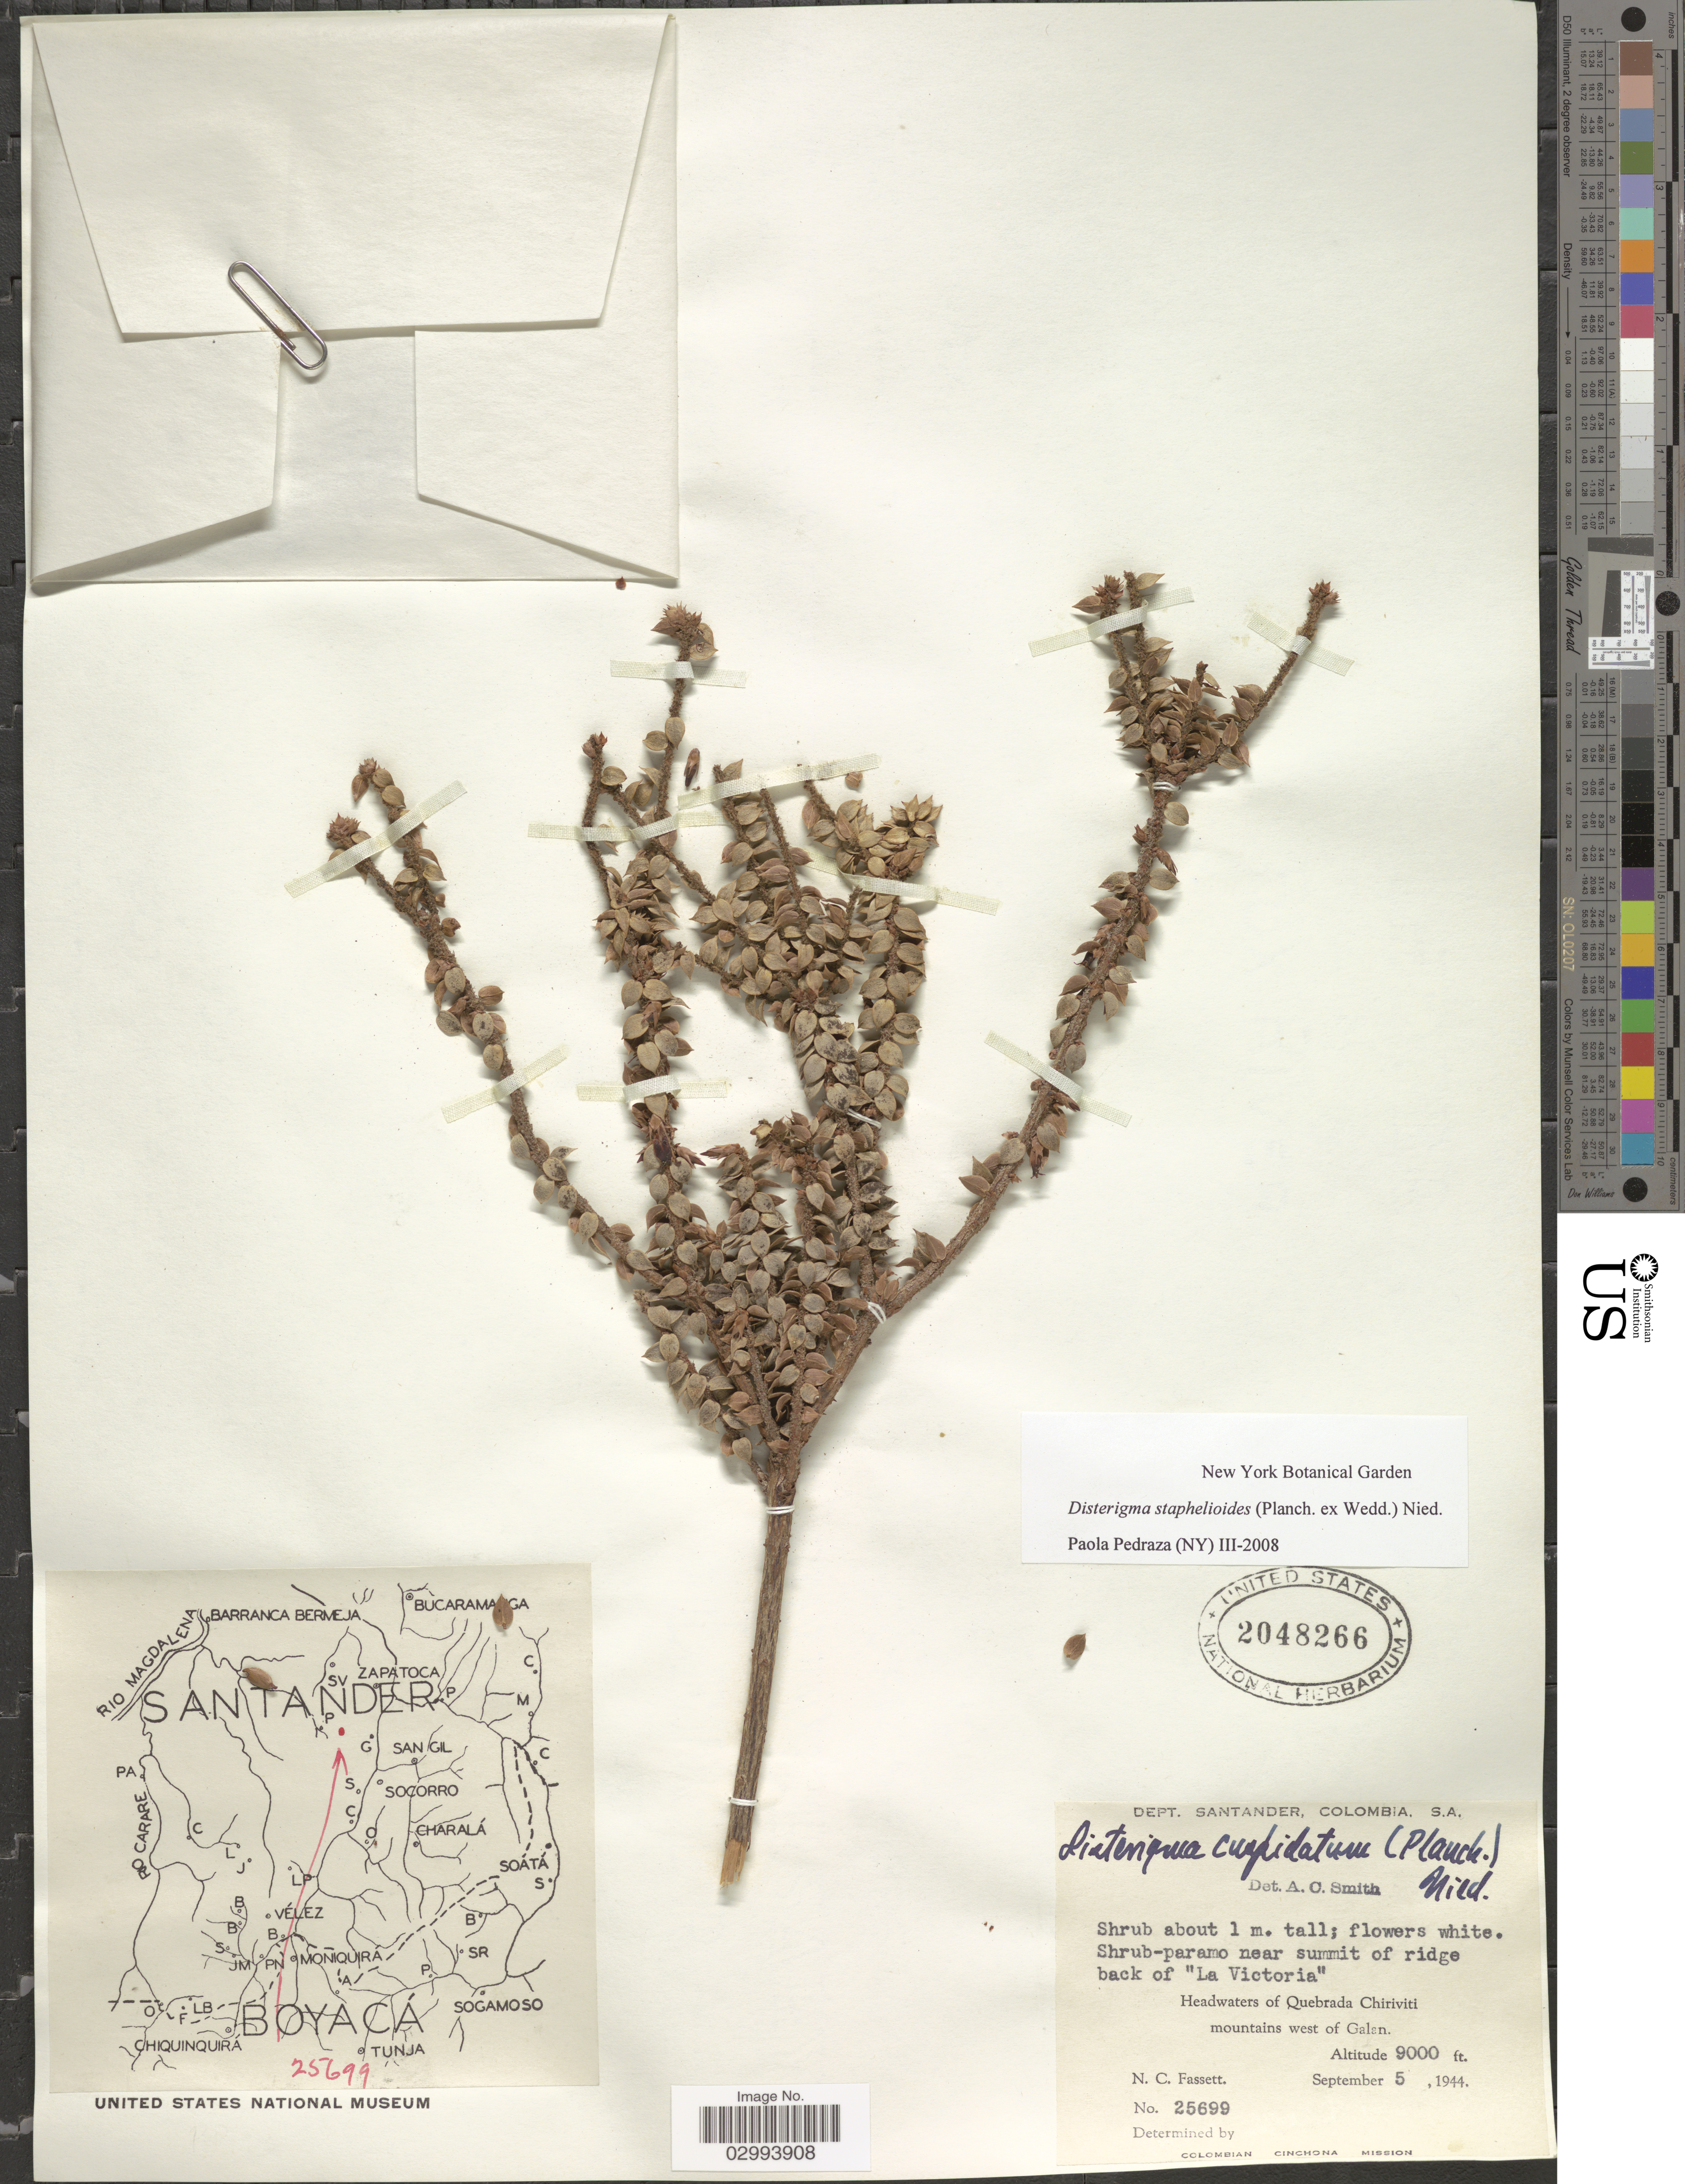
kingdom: Plantae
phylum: Tracheophyta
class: Magnoliopsida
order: Ericales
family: Ericaceae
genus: Disterigma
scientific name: Disterigma staphelioides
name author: (Planch. ex Wedd.) Nied.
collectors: N. C. Fassett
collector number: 25699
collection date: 1944-09-05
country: Colombia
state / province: Santander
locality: Dept. Santander. Shrub-paramo near summit of ridge back of "La Victoria". Headwaters of Quebrada Chiriviti mountains west of Galan.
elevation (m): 2743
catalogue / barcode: US 2048266